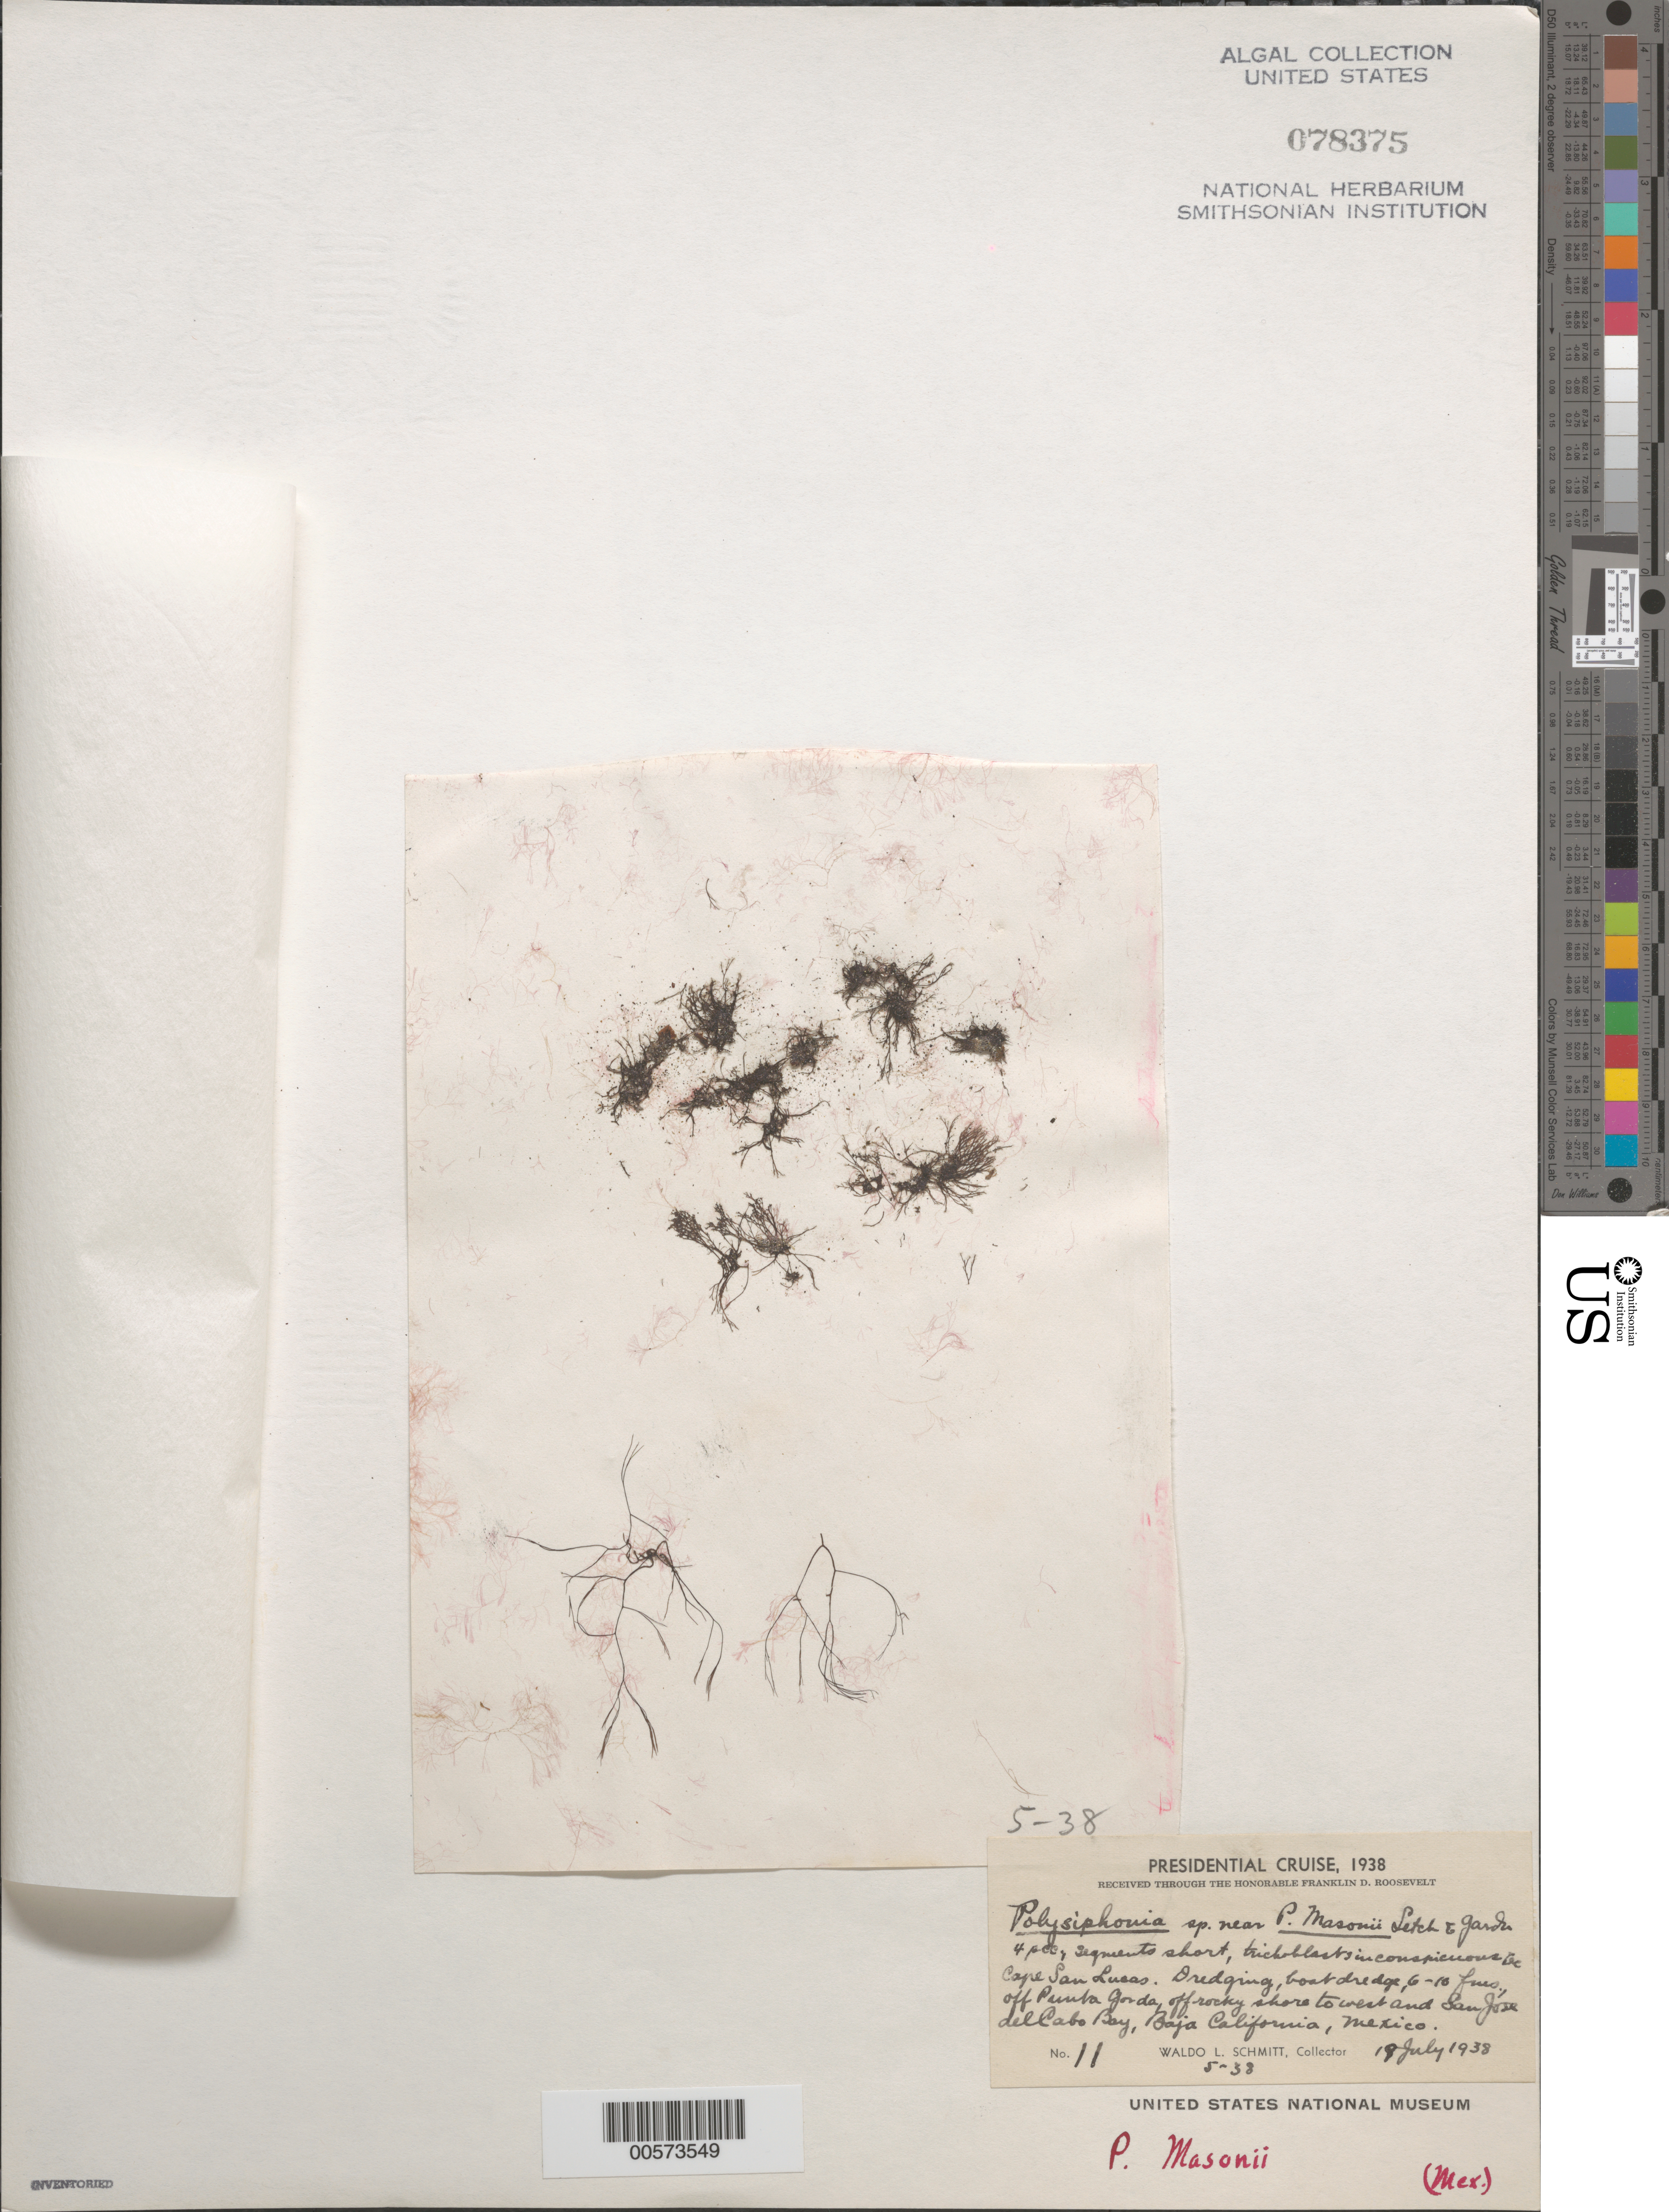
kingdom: Plantae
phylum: Rhodophyta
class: Florideophyceae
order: Ceramiales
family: Rhodomelaceae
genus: Melanothamnus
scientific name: Melanothamnus masonii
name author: (Setchell & N.L. Gardner) Diaz-Tapia & Maggs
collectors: W. L. Schmitt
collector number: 11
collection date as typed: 19 Jul 1938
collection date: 1938-07-19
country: Mexico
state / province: Baja California Sur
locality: Cabo San Lucas, off Punta Gorda and Bahia San Jose del Cabo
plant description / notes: Roosevelt Expedition, 1938 [Presidential Cruise, 1938]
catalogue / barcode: US 78375